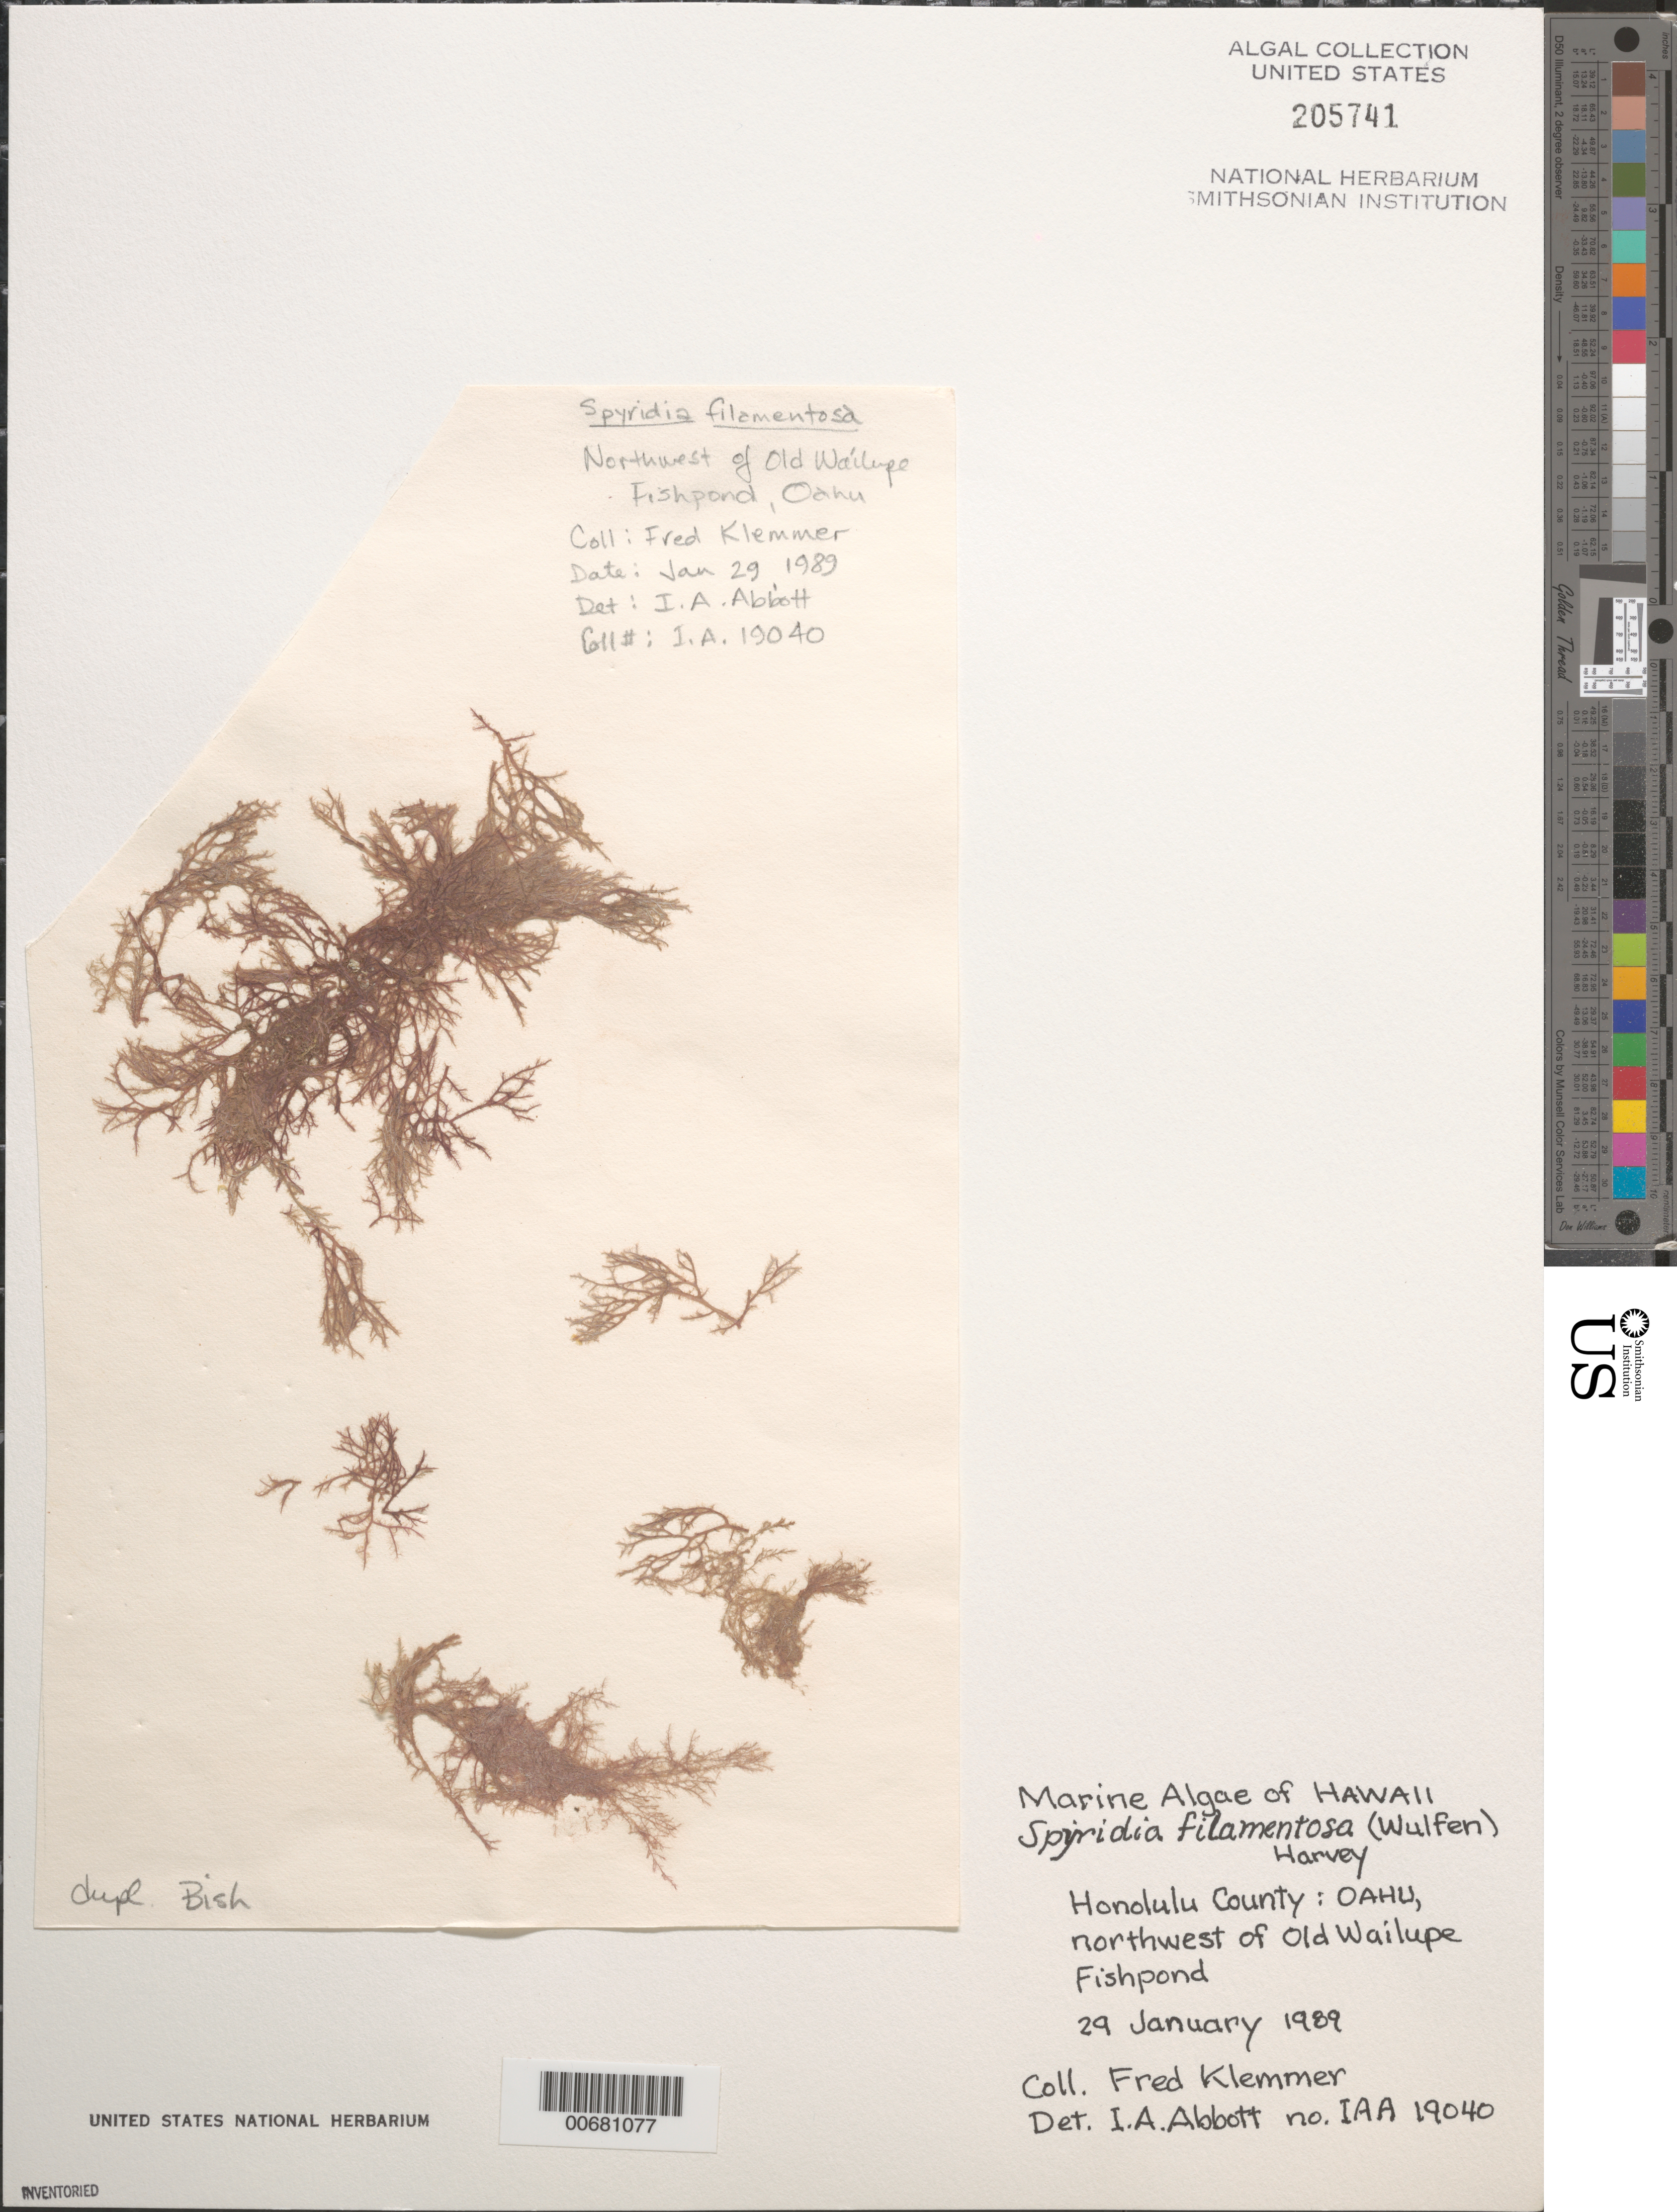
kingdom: Plantae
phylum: Rhodophyta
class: Florideophyceae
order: Ceramiales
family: Spyridiaceae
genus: Spyridia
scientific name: Spyridia filamentosa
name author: (Wulfen) Harv.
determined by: Abbott, Isabella A.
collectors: F. Klemmer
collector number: IAA 19040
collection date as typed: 29 Jan 1989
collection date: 1989-01-29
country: United States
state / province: Hawaii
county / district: Honolulu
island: Oahu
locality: Northwest of Old Wailupe Fishpond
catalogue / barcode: US 205741